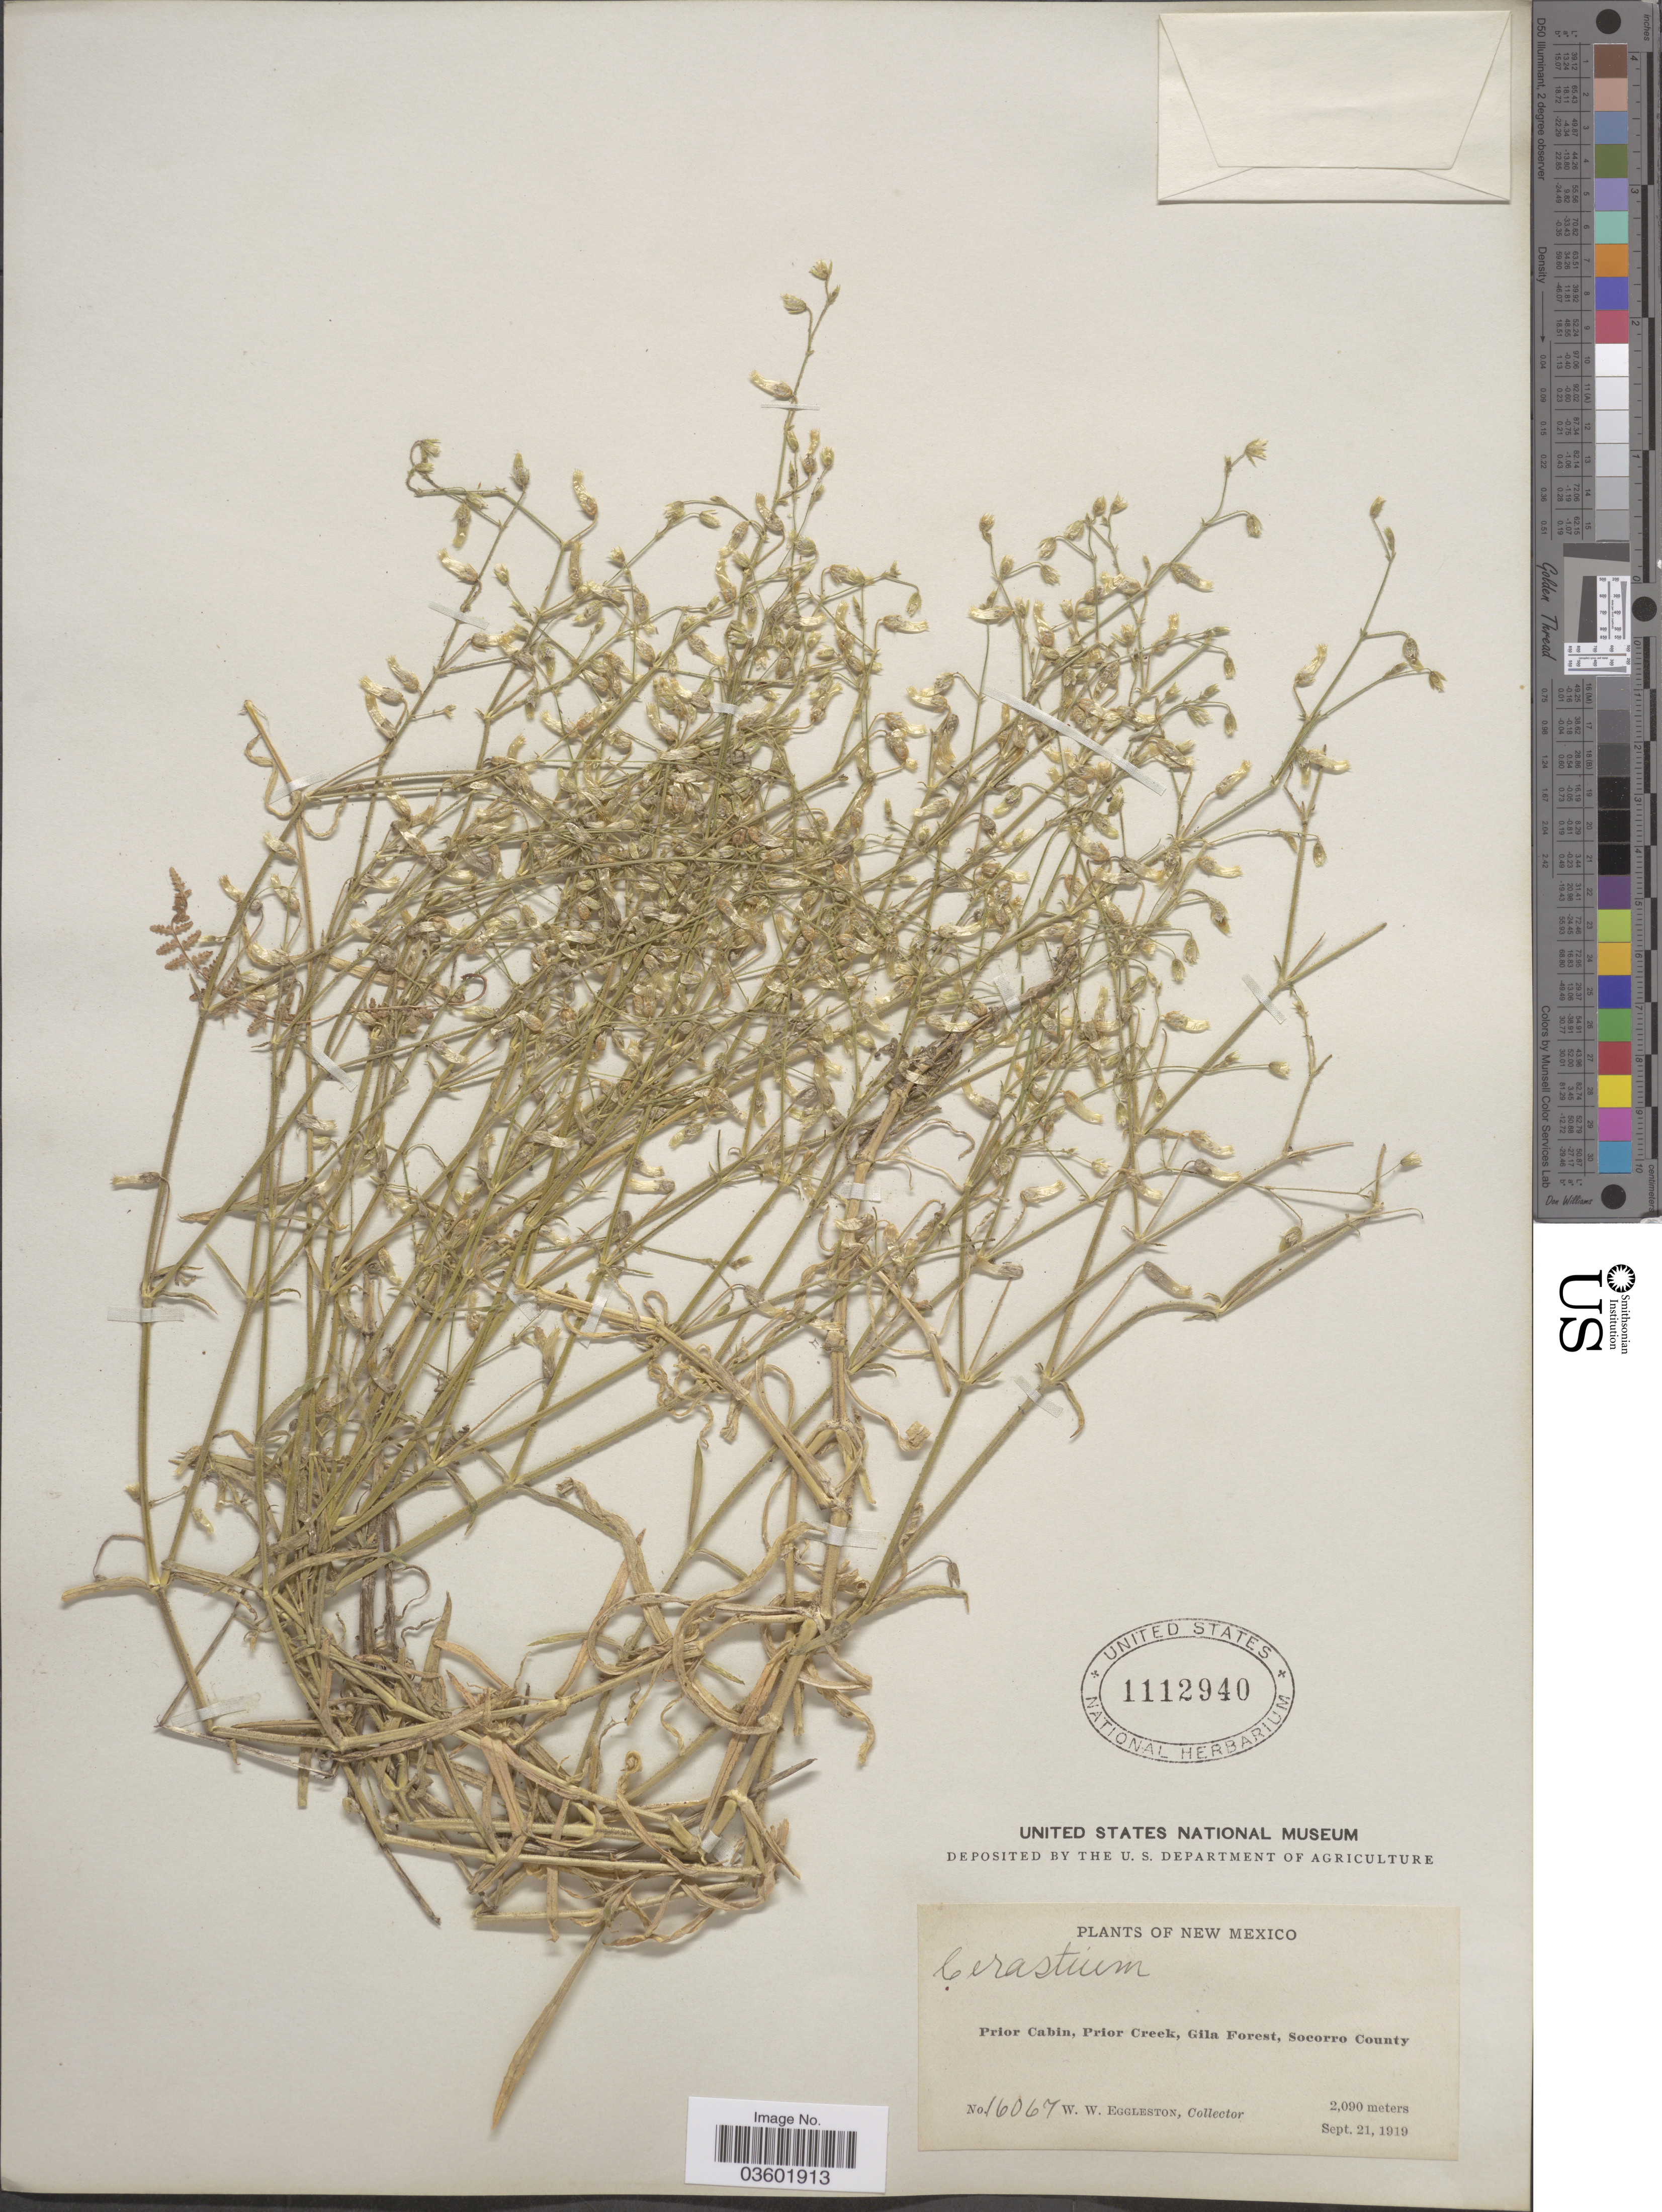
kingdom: Plantae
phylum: Tracheophyta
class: Magnoliopsida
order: Caryophyllales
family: Caryophyllaceae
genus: Cerastium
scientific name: Cerastium nutans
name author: Raf.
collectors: W. W. Eggleston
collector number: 16067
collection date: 1919-09-21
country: United States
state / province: New Mexico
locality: Prior Cabin, Prior Creek, Gila Forest, Socorro County.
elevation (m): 2090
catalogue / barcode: US 1112940